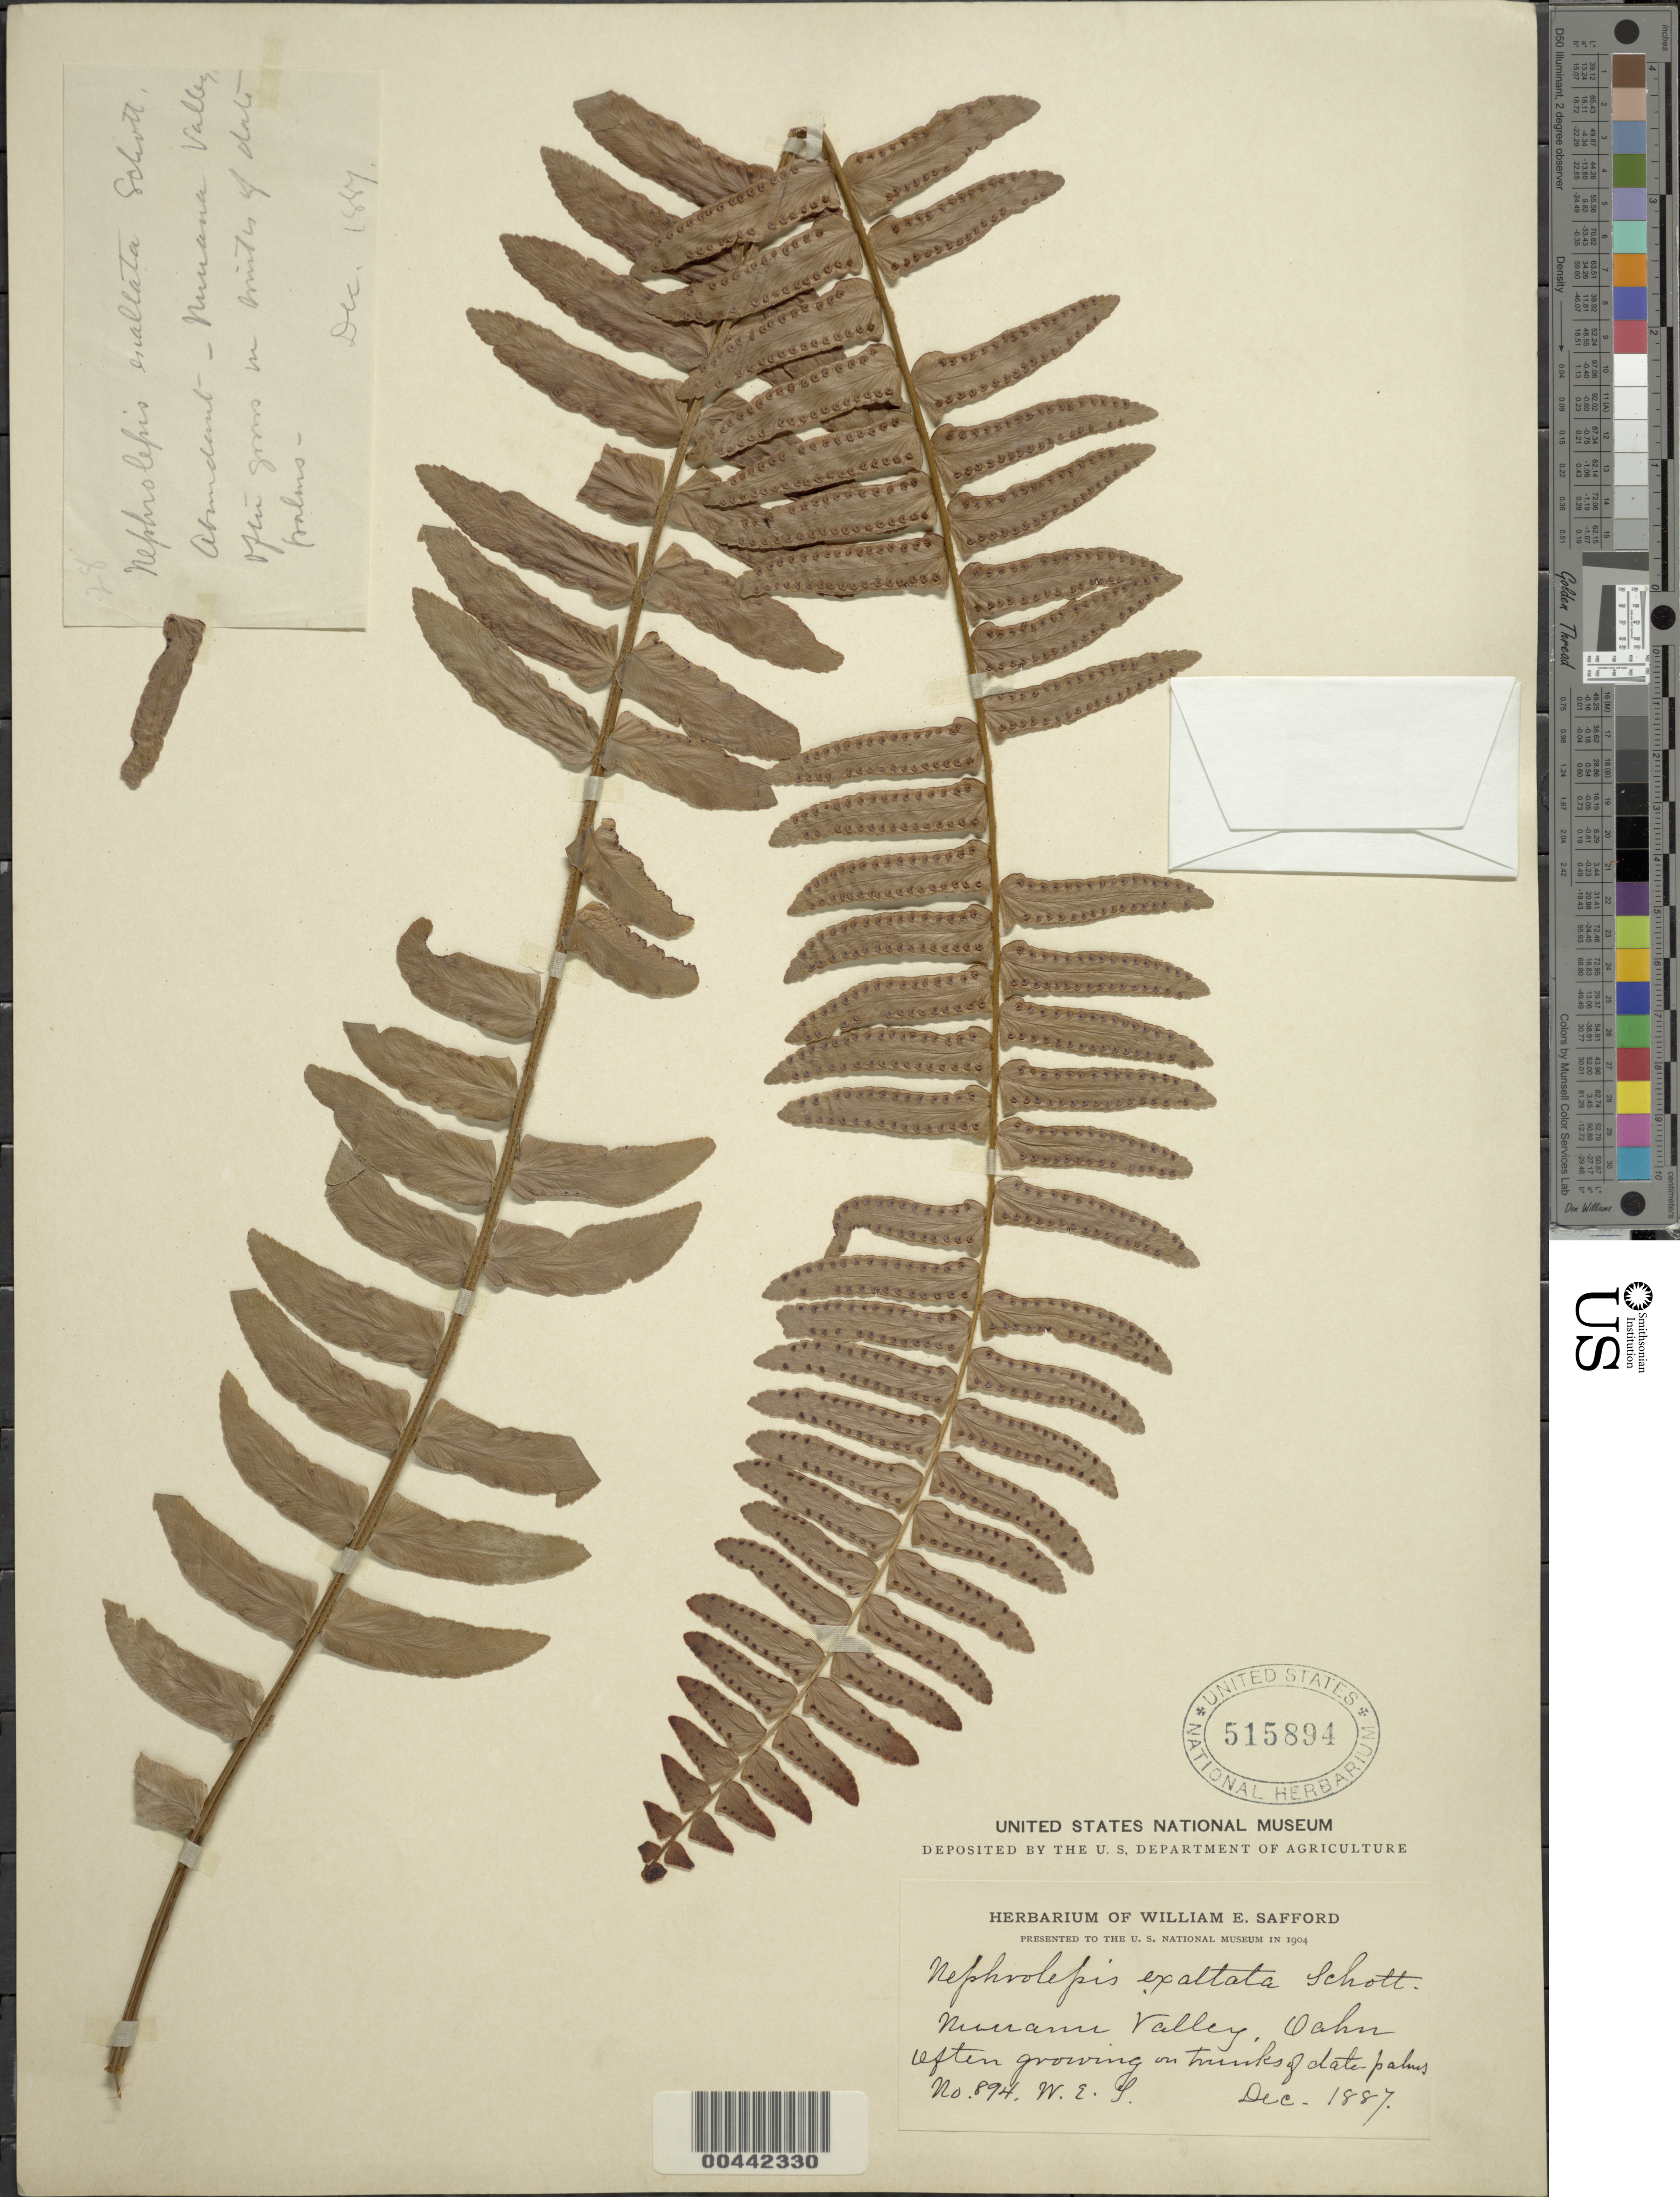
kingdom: Plantae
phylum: Tracheophyta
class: Polypodiopsida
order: Polypodiales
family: Nephrolepidaceae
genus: Nephrolepis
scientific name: Nephrolepis exaltata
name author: (L.) Schott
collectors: W. E. Safford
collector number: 894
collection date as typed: Dec 1887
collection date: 1887-12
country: United States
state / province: Hawaii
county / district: Honolulu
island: Oahu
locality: Nuuanu Valley, Oahu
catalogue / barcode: US 515894